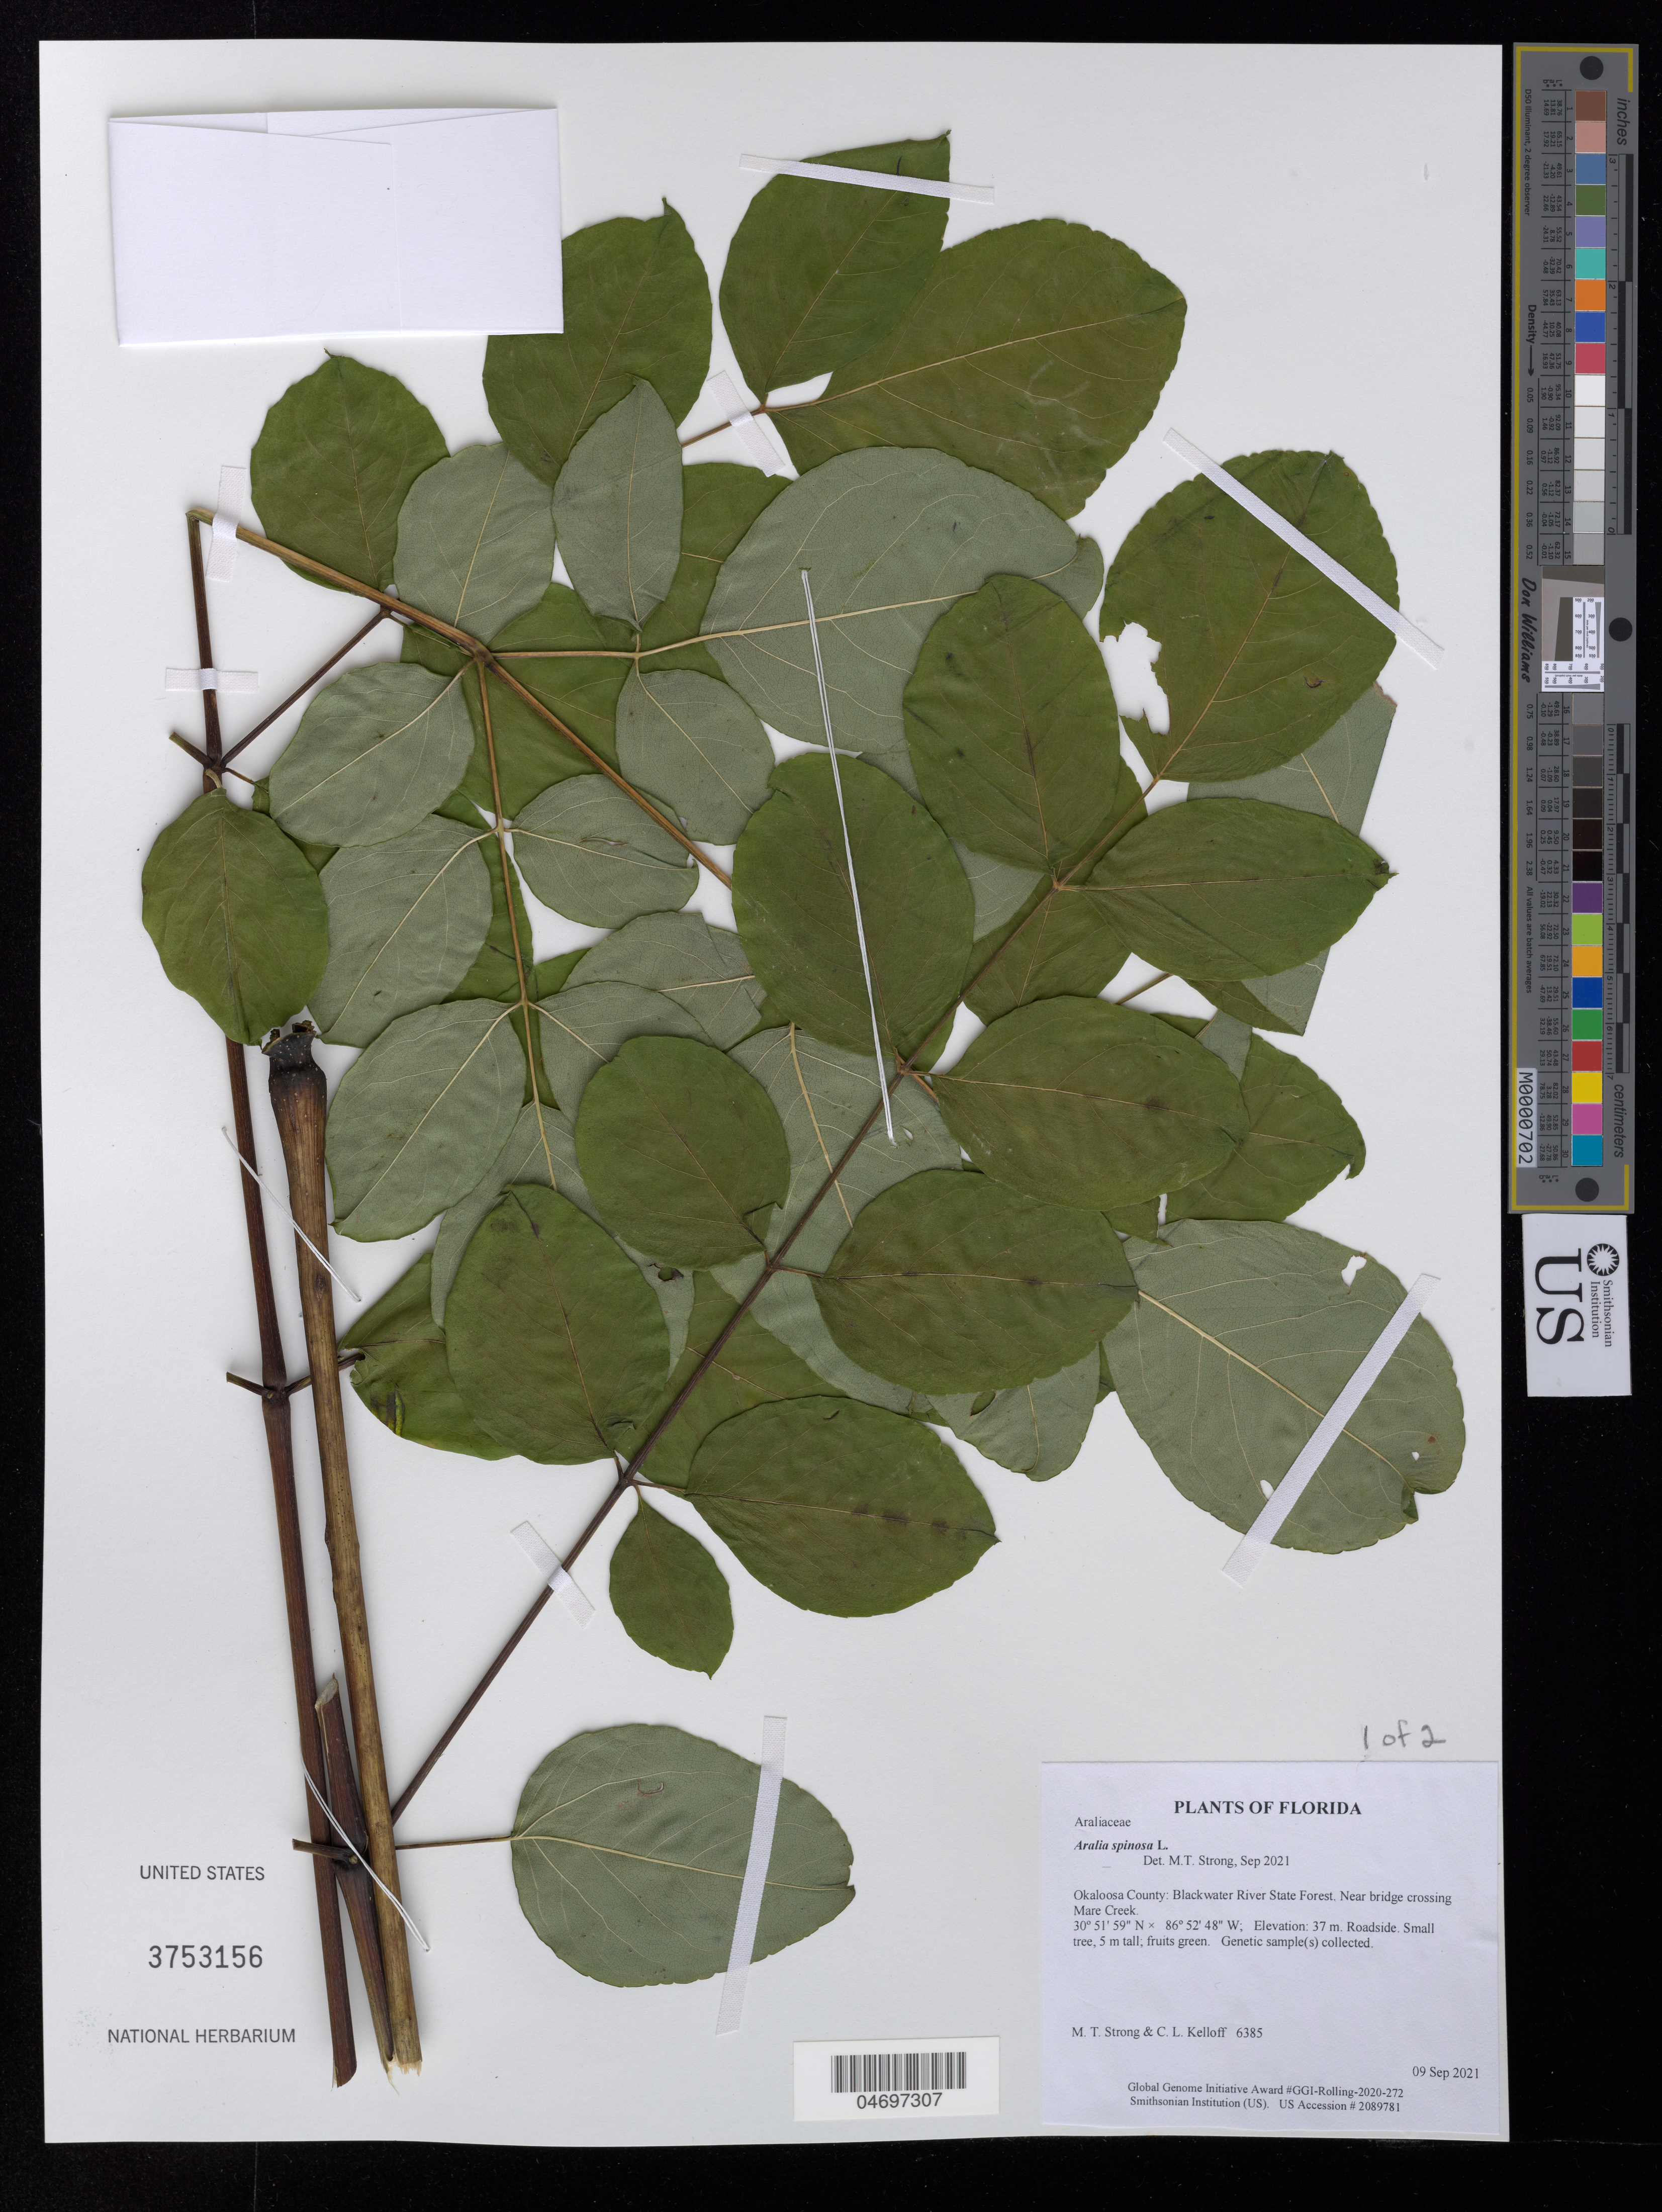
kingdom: Plantae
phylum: Tracheophyta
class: Magnoliopsida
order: Apiales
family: Araliaceae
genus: Aralia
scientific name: Aralia spinosa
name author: L.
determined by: Strong, Mark T.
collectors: M. T. Strong & C. L. Kelloff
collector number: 6385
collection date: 2021-09-09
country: United States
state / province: Florida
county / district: Okaloosa County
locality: Blackwater River State Forest. Near bridge crossing Mare Creek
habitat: Roadside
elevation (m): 37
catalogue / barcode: US 3753156